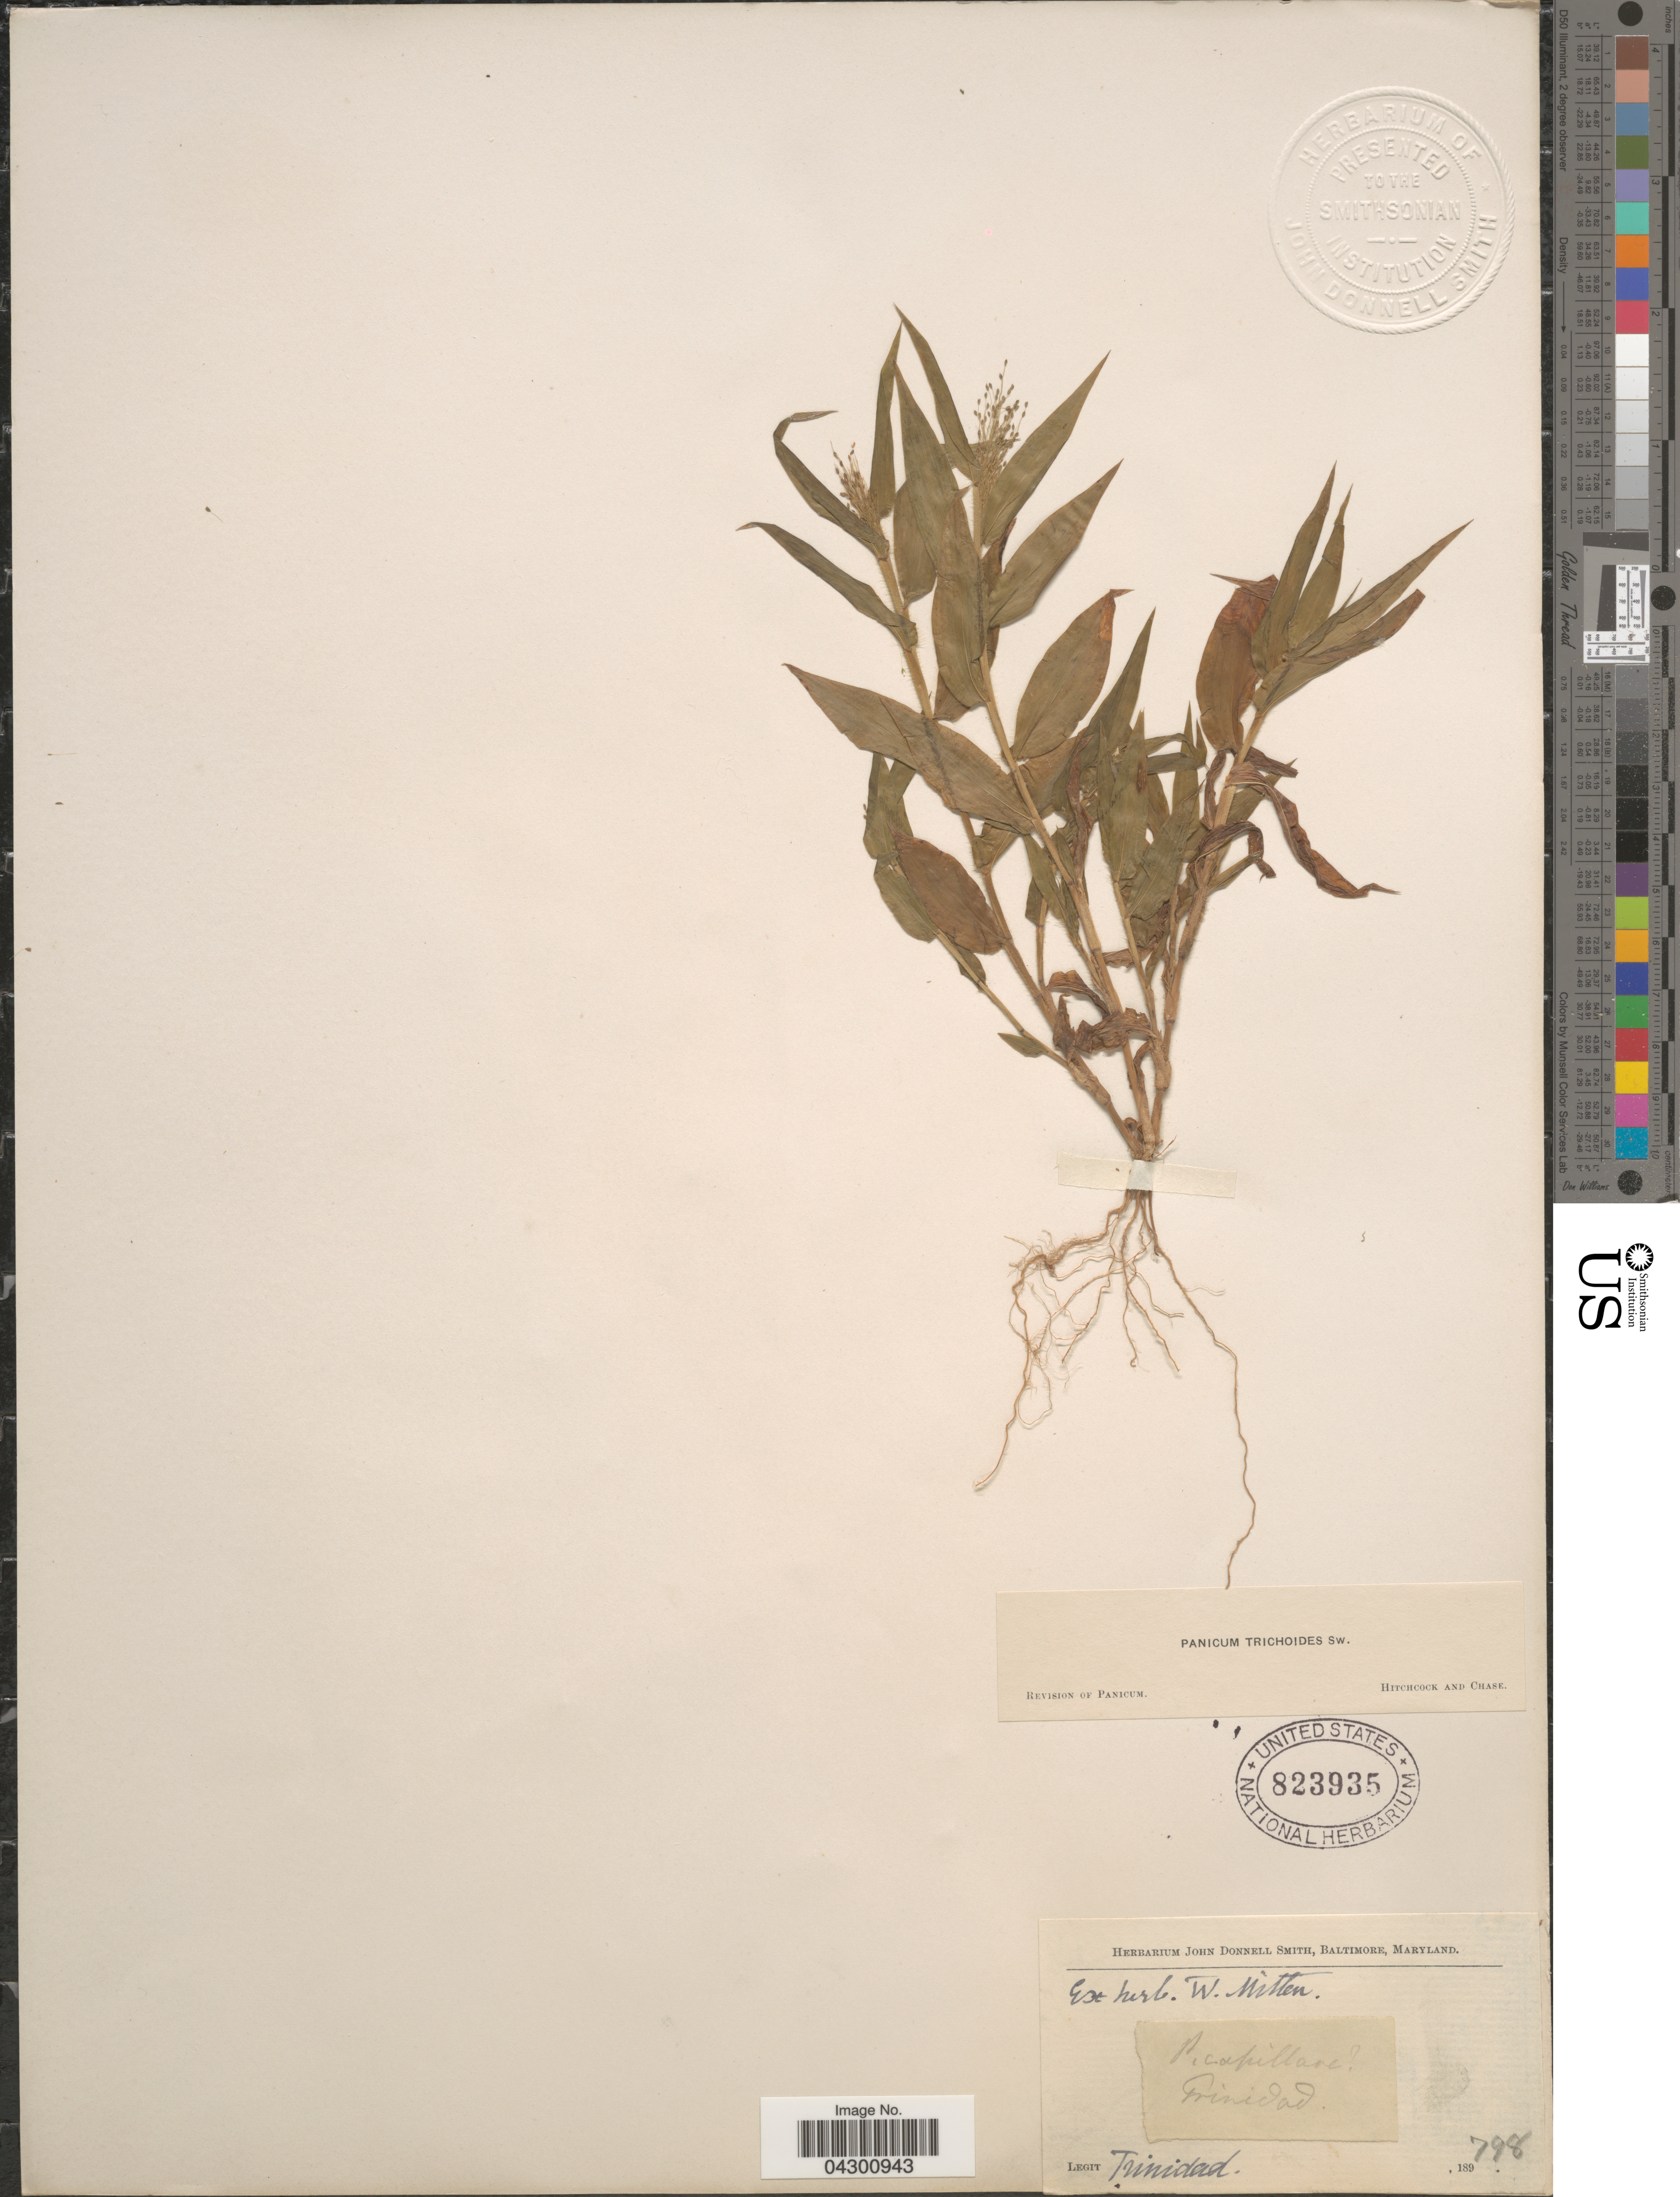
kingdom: Plantae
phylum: Tracheophyta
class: Liliopsida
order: Poales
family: Poaceae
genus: Panicum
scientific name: Panicum trichoides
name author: Sw.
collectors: ex herb. W. Mitten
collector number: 798?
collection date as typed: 189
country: Trinidad and Tobago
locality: Trinidad.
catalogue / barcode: US 823935